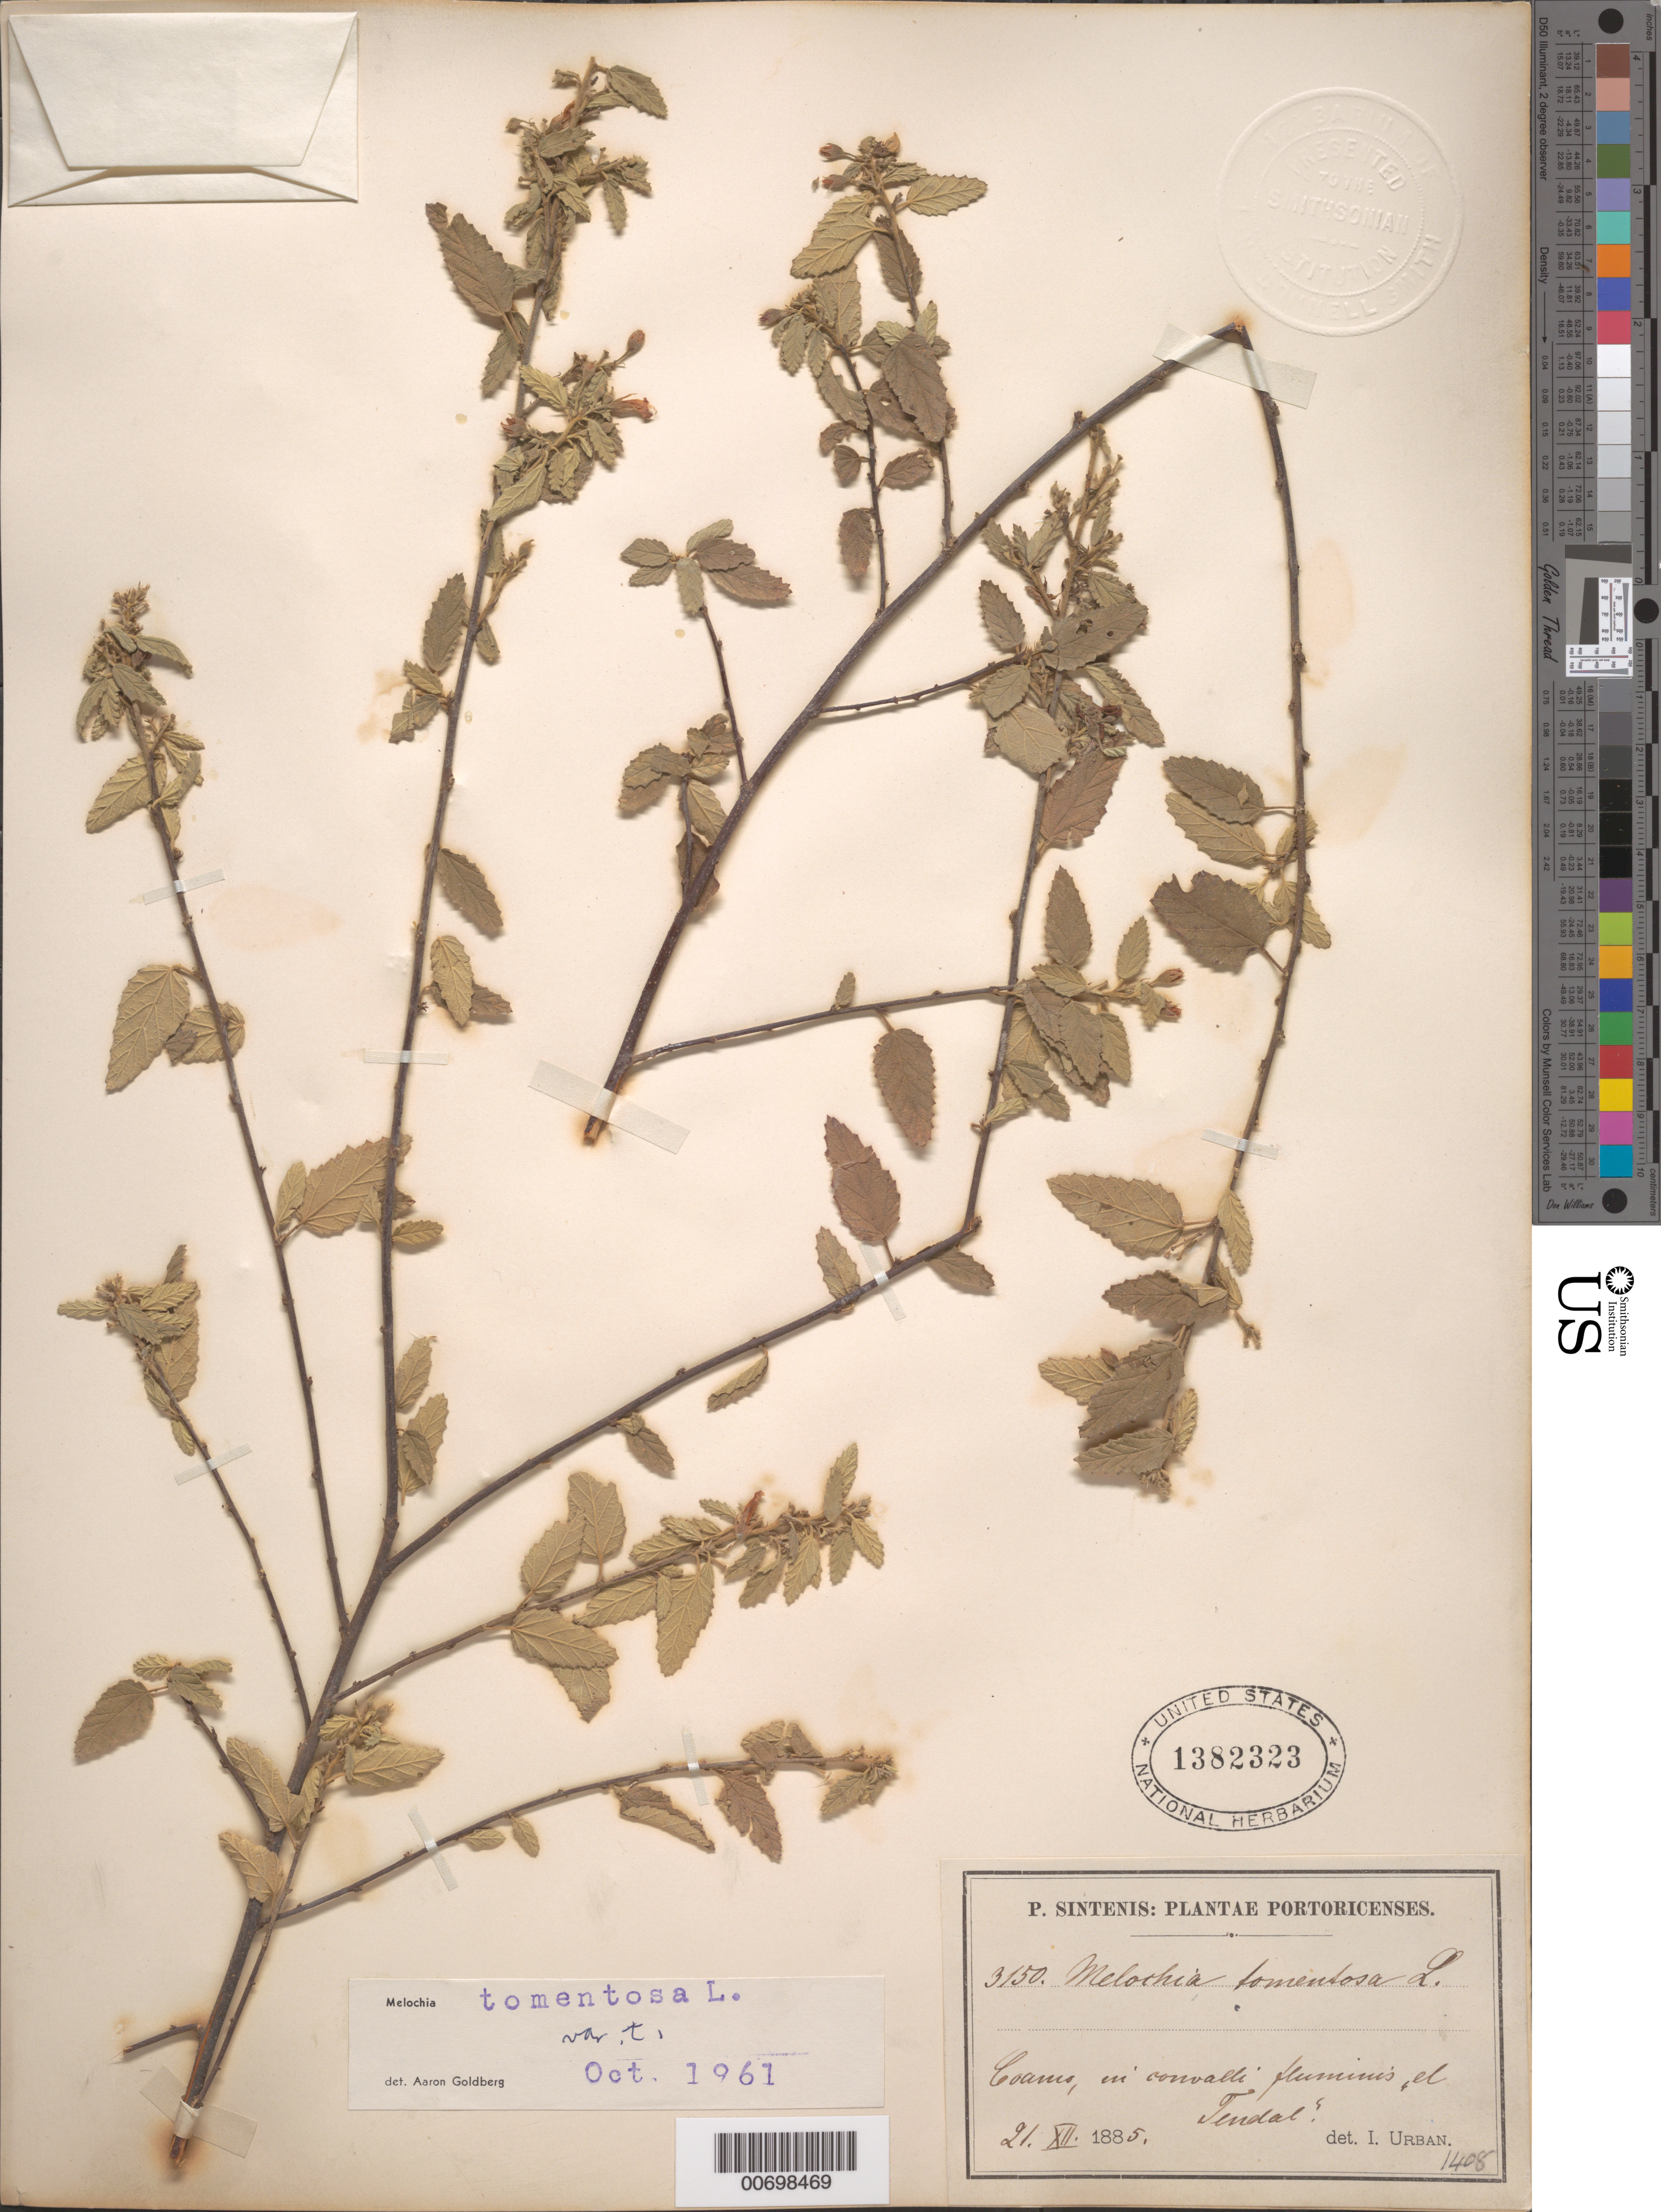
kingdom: Plantae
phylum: Tracheophyta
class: Magnoliopsida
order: Malvales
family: Malvaceae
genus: Melochia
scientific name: Melochia tomentosa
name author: L.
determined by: Goldberg, Aaron, (US), NMNH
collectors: P. Sintenis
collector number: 3150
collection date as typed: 21 Dec 1885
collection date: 1885-12-21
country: Puerto Rico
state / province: Coamo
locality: Coamo, in convalli flumines "el Tendal"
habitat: In convalli flumines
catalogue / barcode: US 1382323